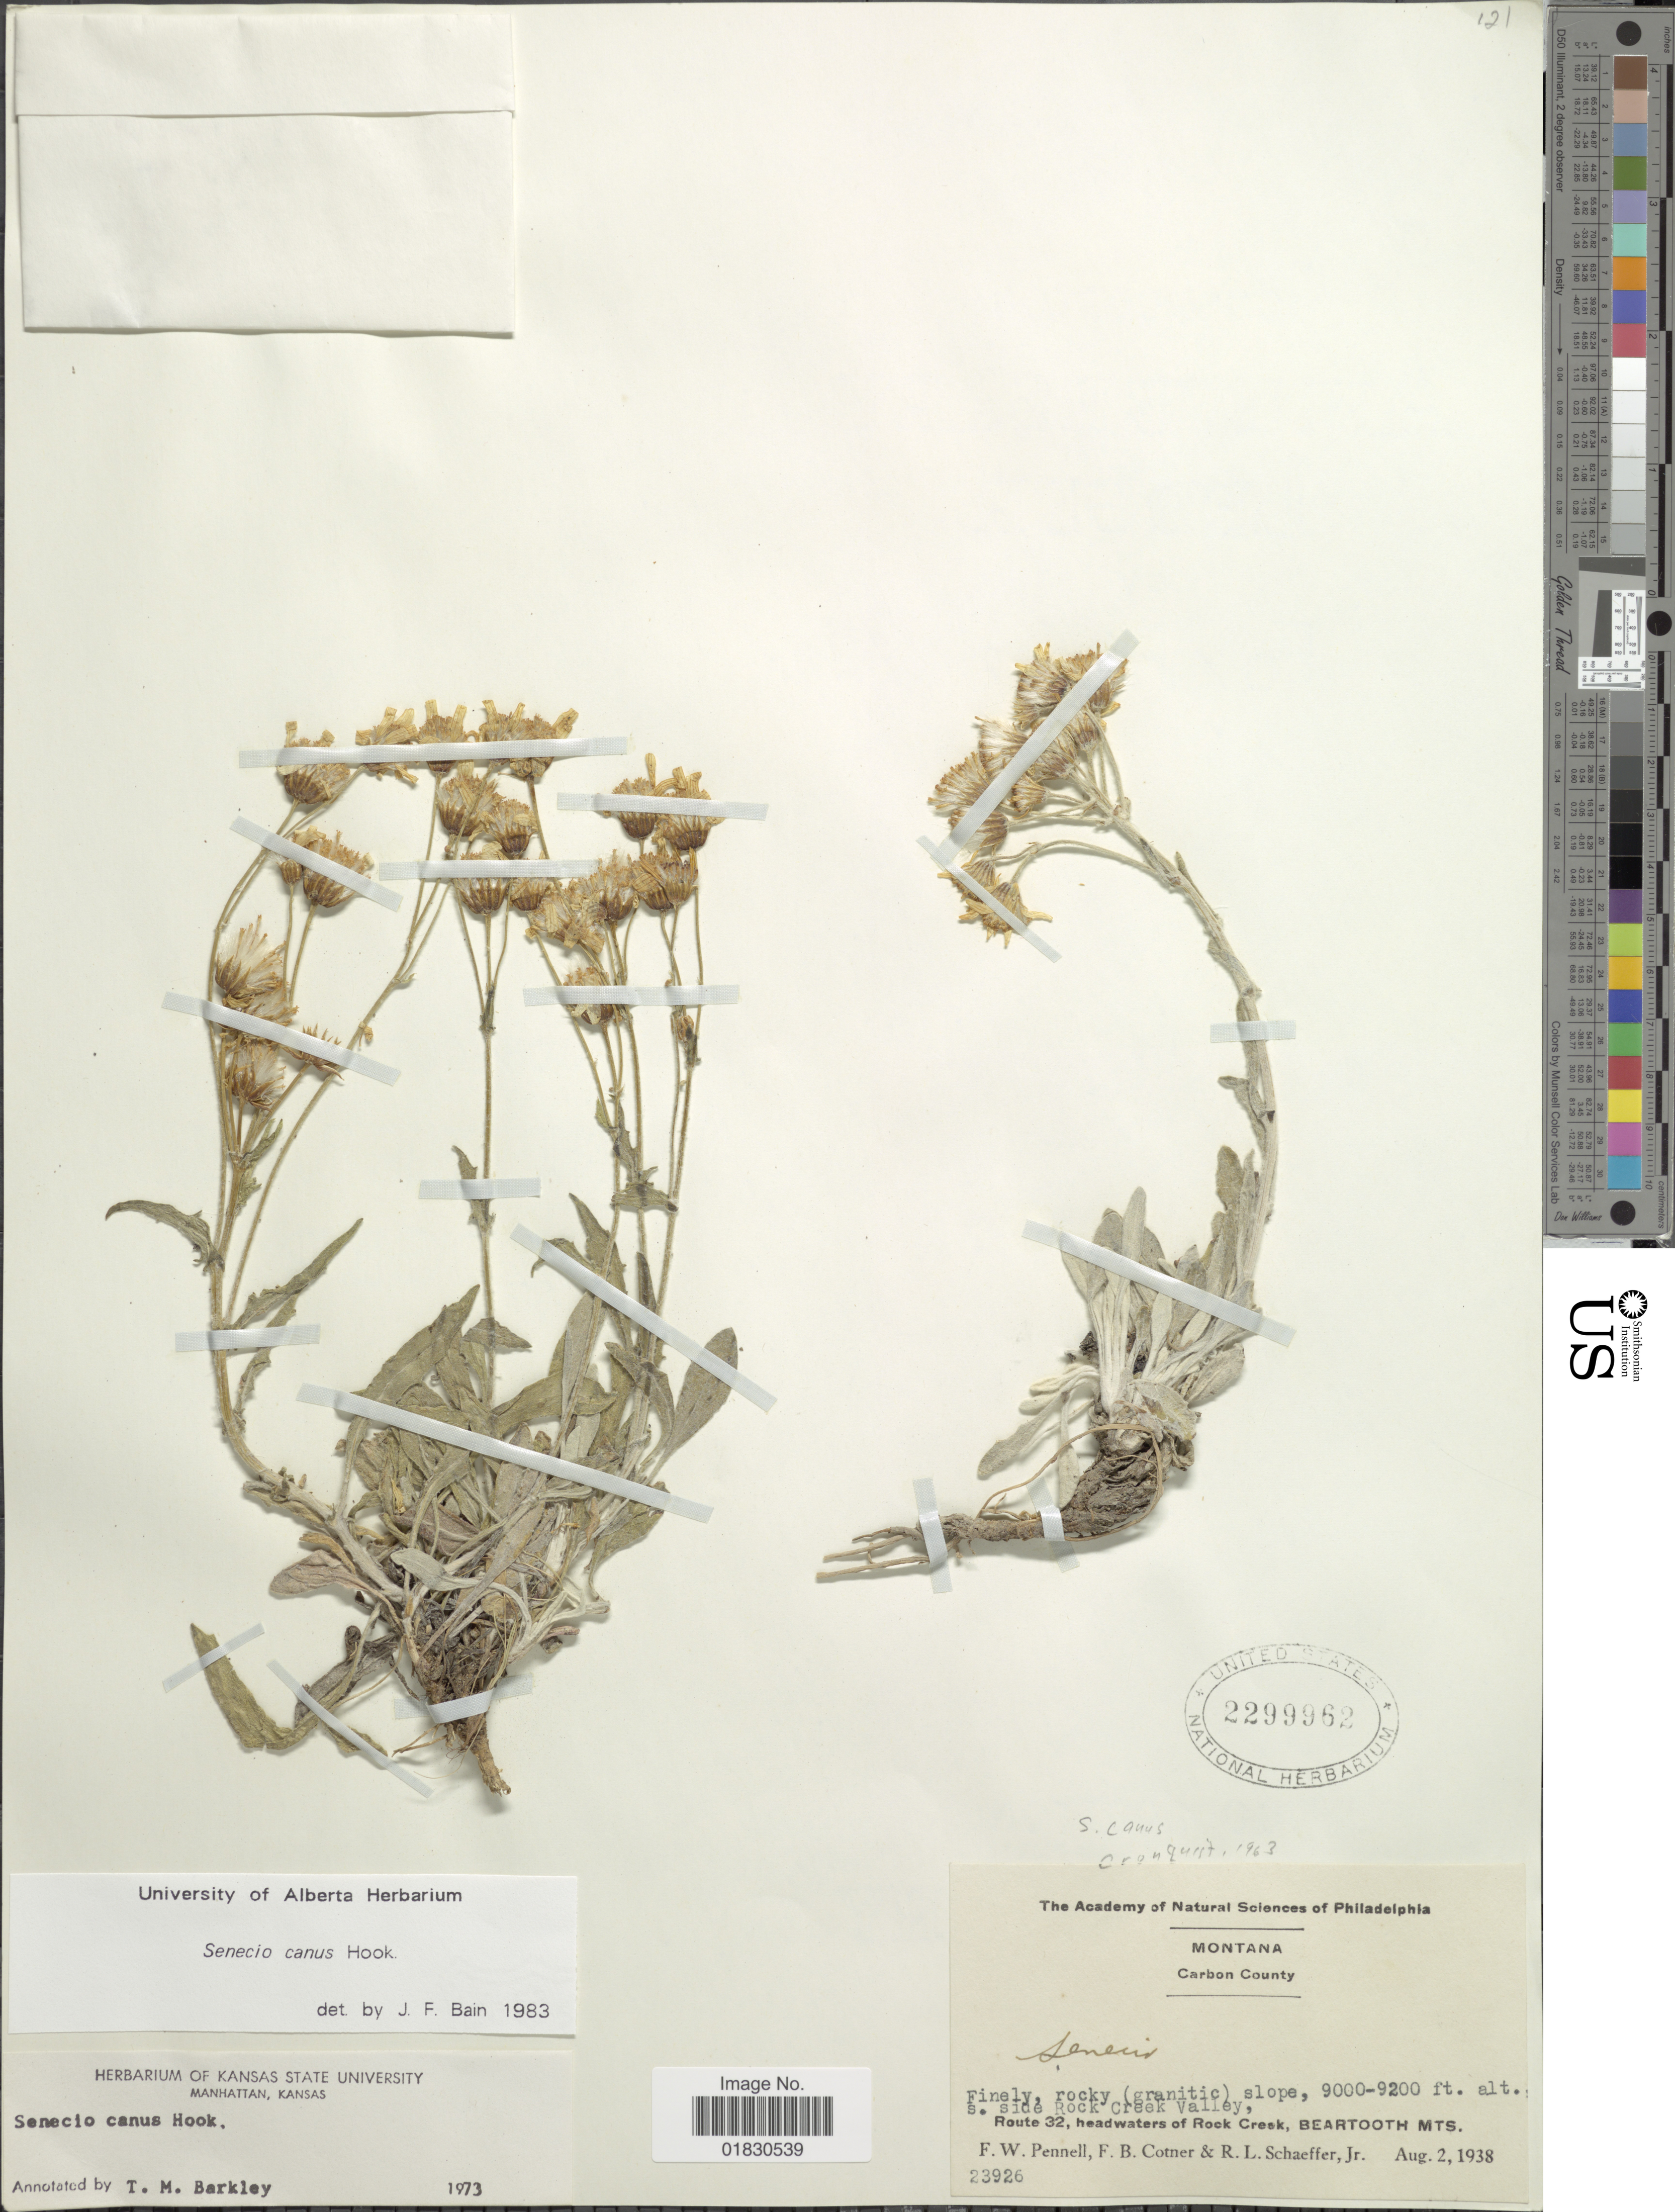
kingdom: Plantae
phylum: Tracheophyta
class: Magnoliopsida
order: Asterales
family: Asteraceae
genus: Packera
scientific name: Packera cana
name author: (Hook.) W.A. Weber & Á. Löve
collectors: F. W. Pennell, F. Cotner & R. L. Schaeffer Jr.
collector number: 23926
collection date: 1938-08-02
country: United States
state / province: Montana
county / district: Carbon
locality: S. side Rock Creek Valley, Route 32, headwaters of Rock Creek, Beartooth Mts.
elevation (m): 2743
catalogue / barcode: US 2299962